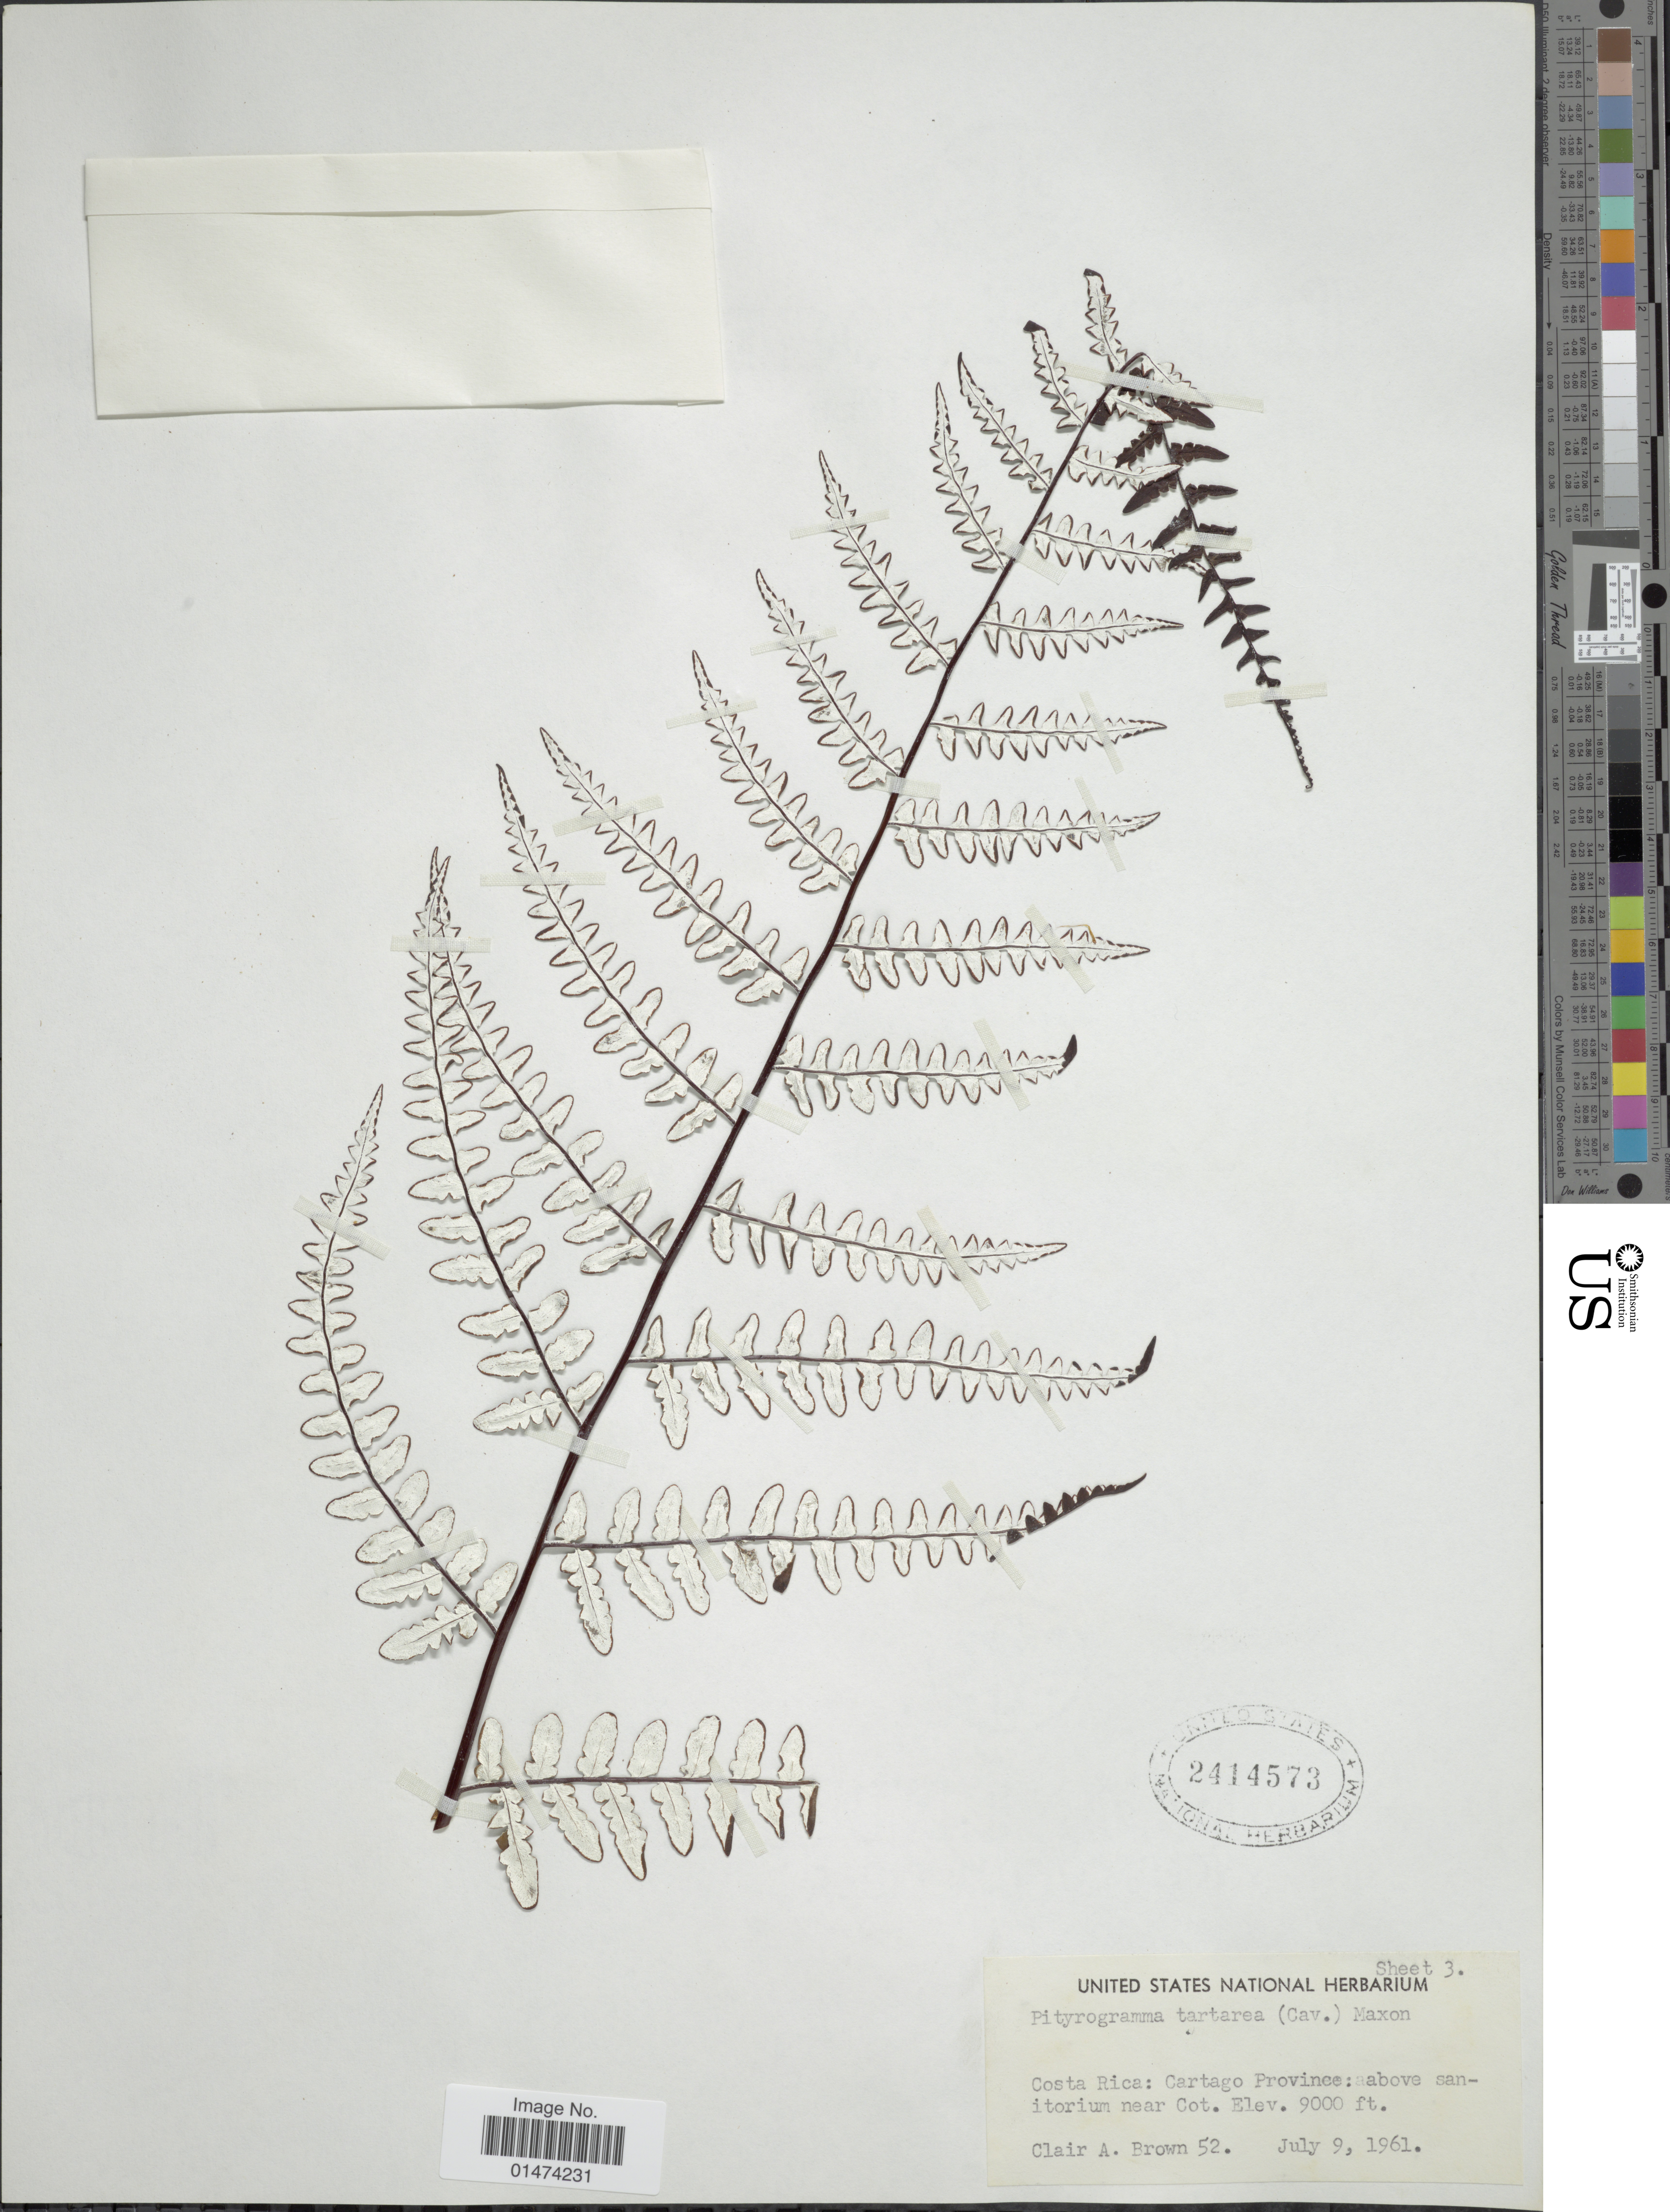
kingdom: Plantae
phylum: Tracheophyta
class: Polypodiopsida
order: Polypodiales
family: Pteridaceae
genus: Pityrogramma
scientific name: Pityrogramma tartarea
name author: (Cav.) Maxon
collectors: C. A. Brown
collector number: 52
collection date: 1961-07-09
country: Costa Rica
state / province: Cartago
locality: Above Sanitorium near Cot.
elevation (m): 2743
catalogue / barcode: US 2414573